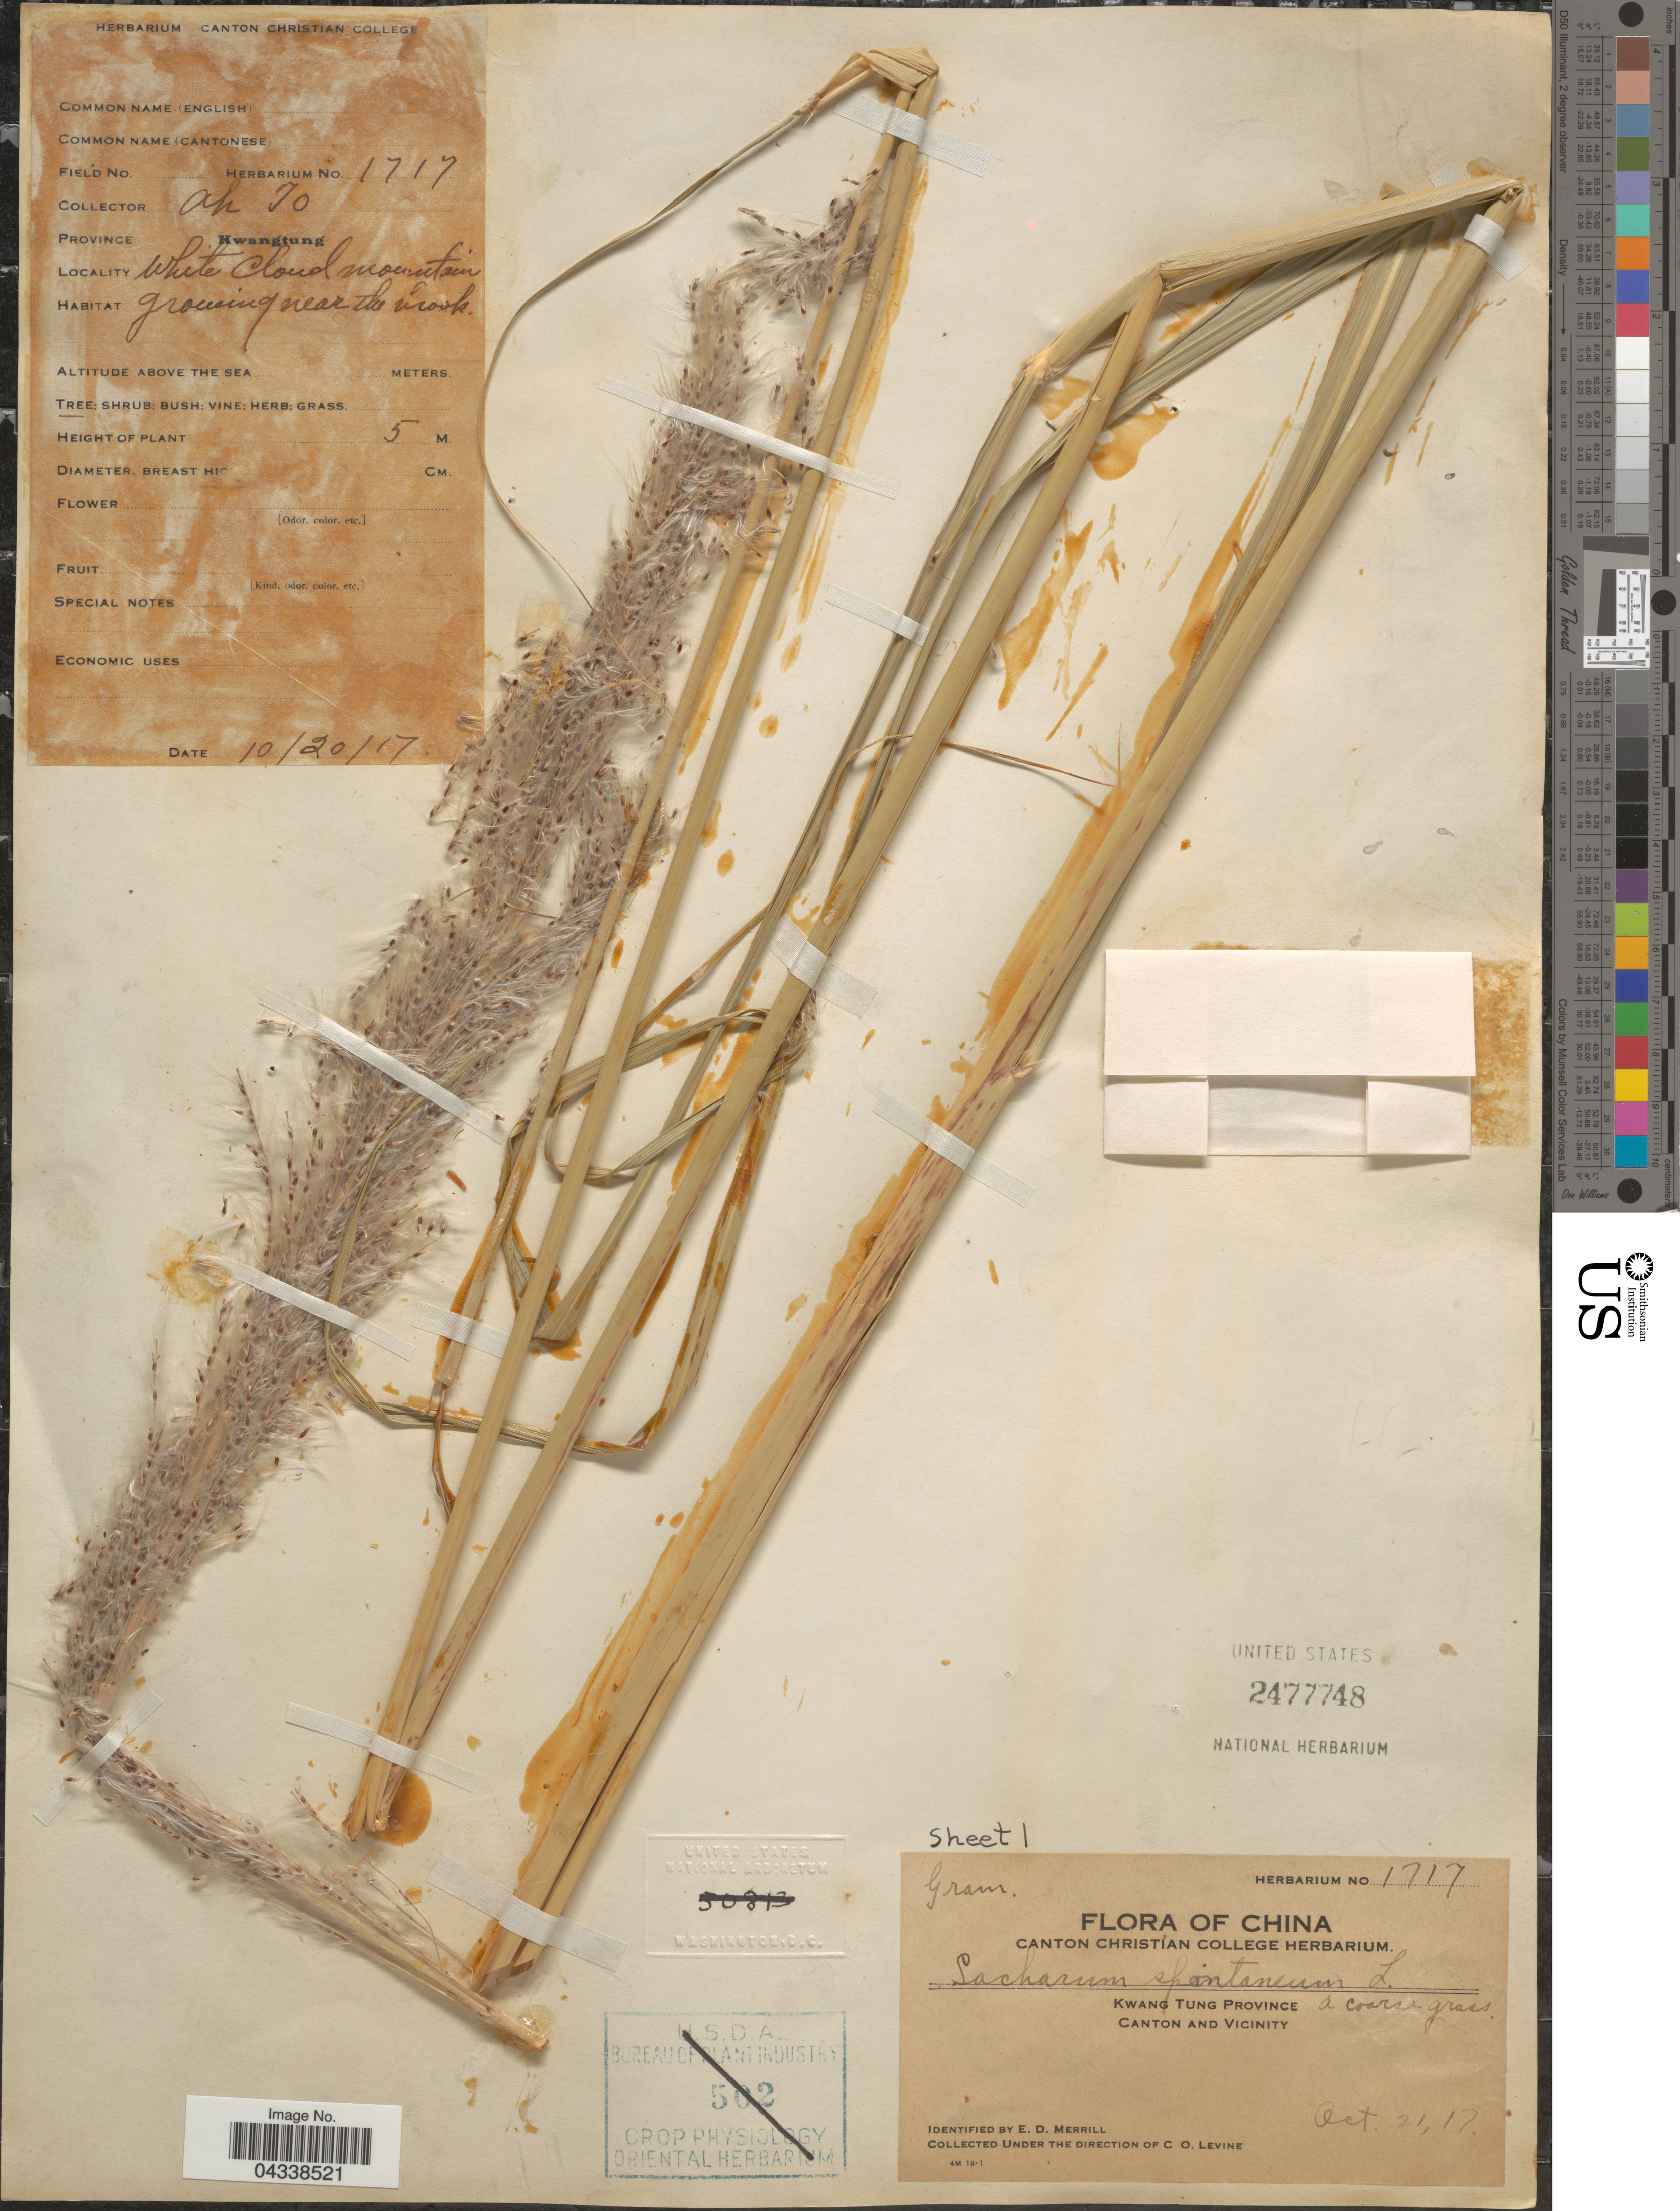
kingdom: Plantae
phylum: Tracheophyta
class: Liliopsida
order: Poales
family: Poaceae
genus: Saccharum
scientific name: Saccharum spontaneum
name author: L.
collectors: A. To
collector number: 1717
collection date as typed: Transcribed d/m/y: 20/10/17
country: China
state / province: Guangdong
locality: Kwangtung. White Cloud mountain. Kwang Tung Province. Canton and Vicinity.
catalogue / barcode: US 2477748